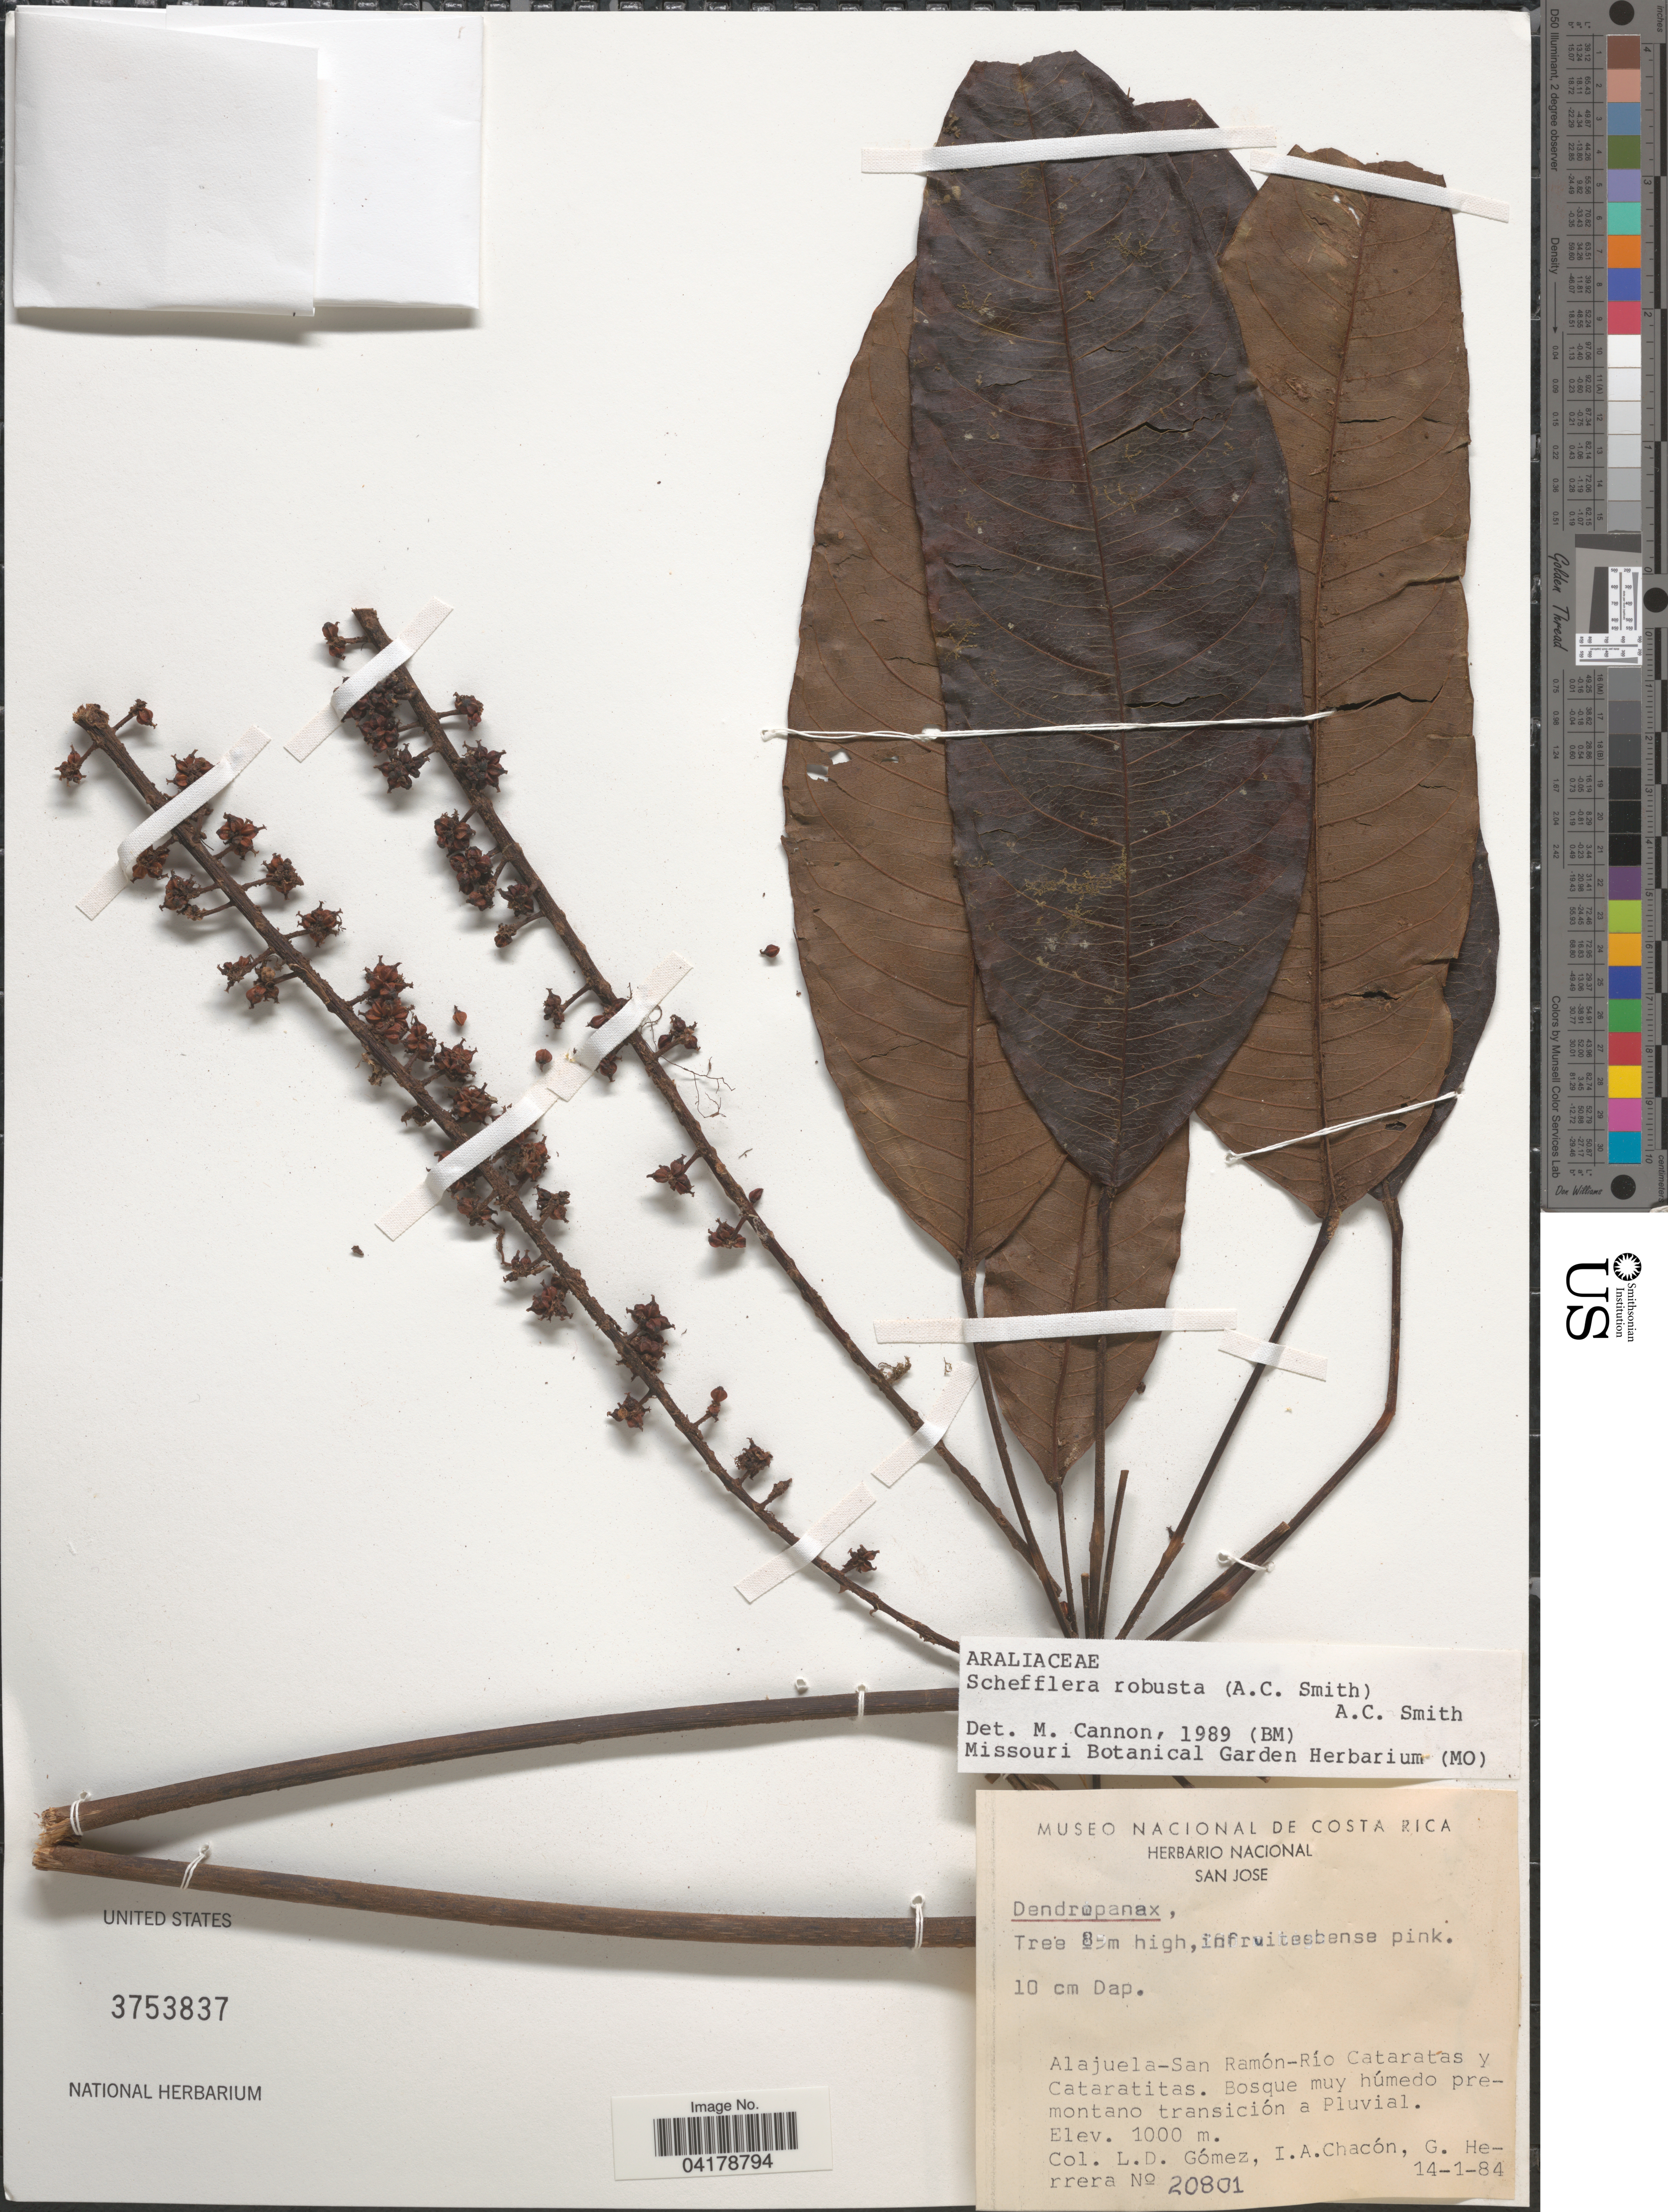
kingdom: Plantae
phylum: Tracheophyta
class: Magnoliopsida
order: Apiales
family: Araliaceae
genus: Schefflera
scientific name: Schefflera robusta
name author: (A.C. Sm.) A.C. Sm.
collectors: L. D. Gómez, I. Chacón & G. Herrera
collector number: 20801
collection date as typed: Transcribed d/m/y: 14/1/84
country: Costa Rica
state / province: Alajuela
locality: San Ramón-Río Cataratas y Cataratitas.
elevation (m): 1000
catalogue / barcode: US 3753837